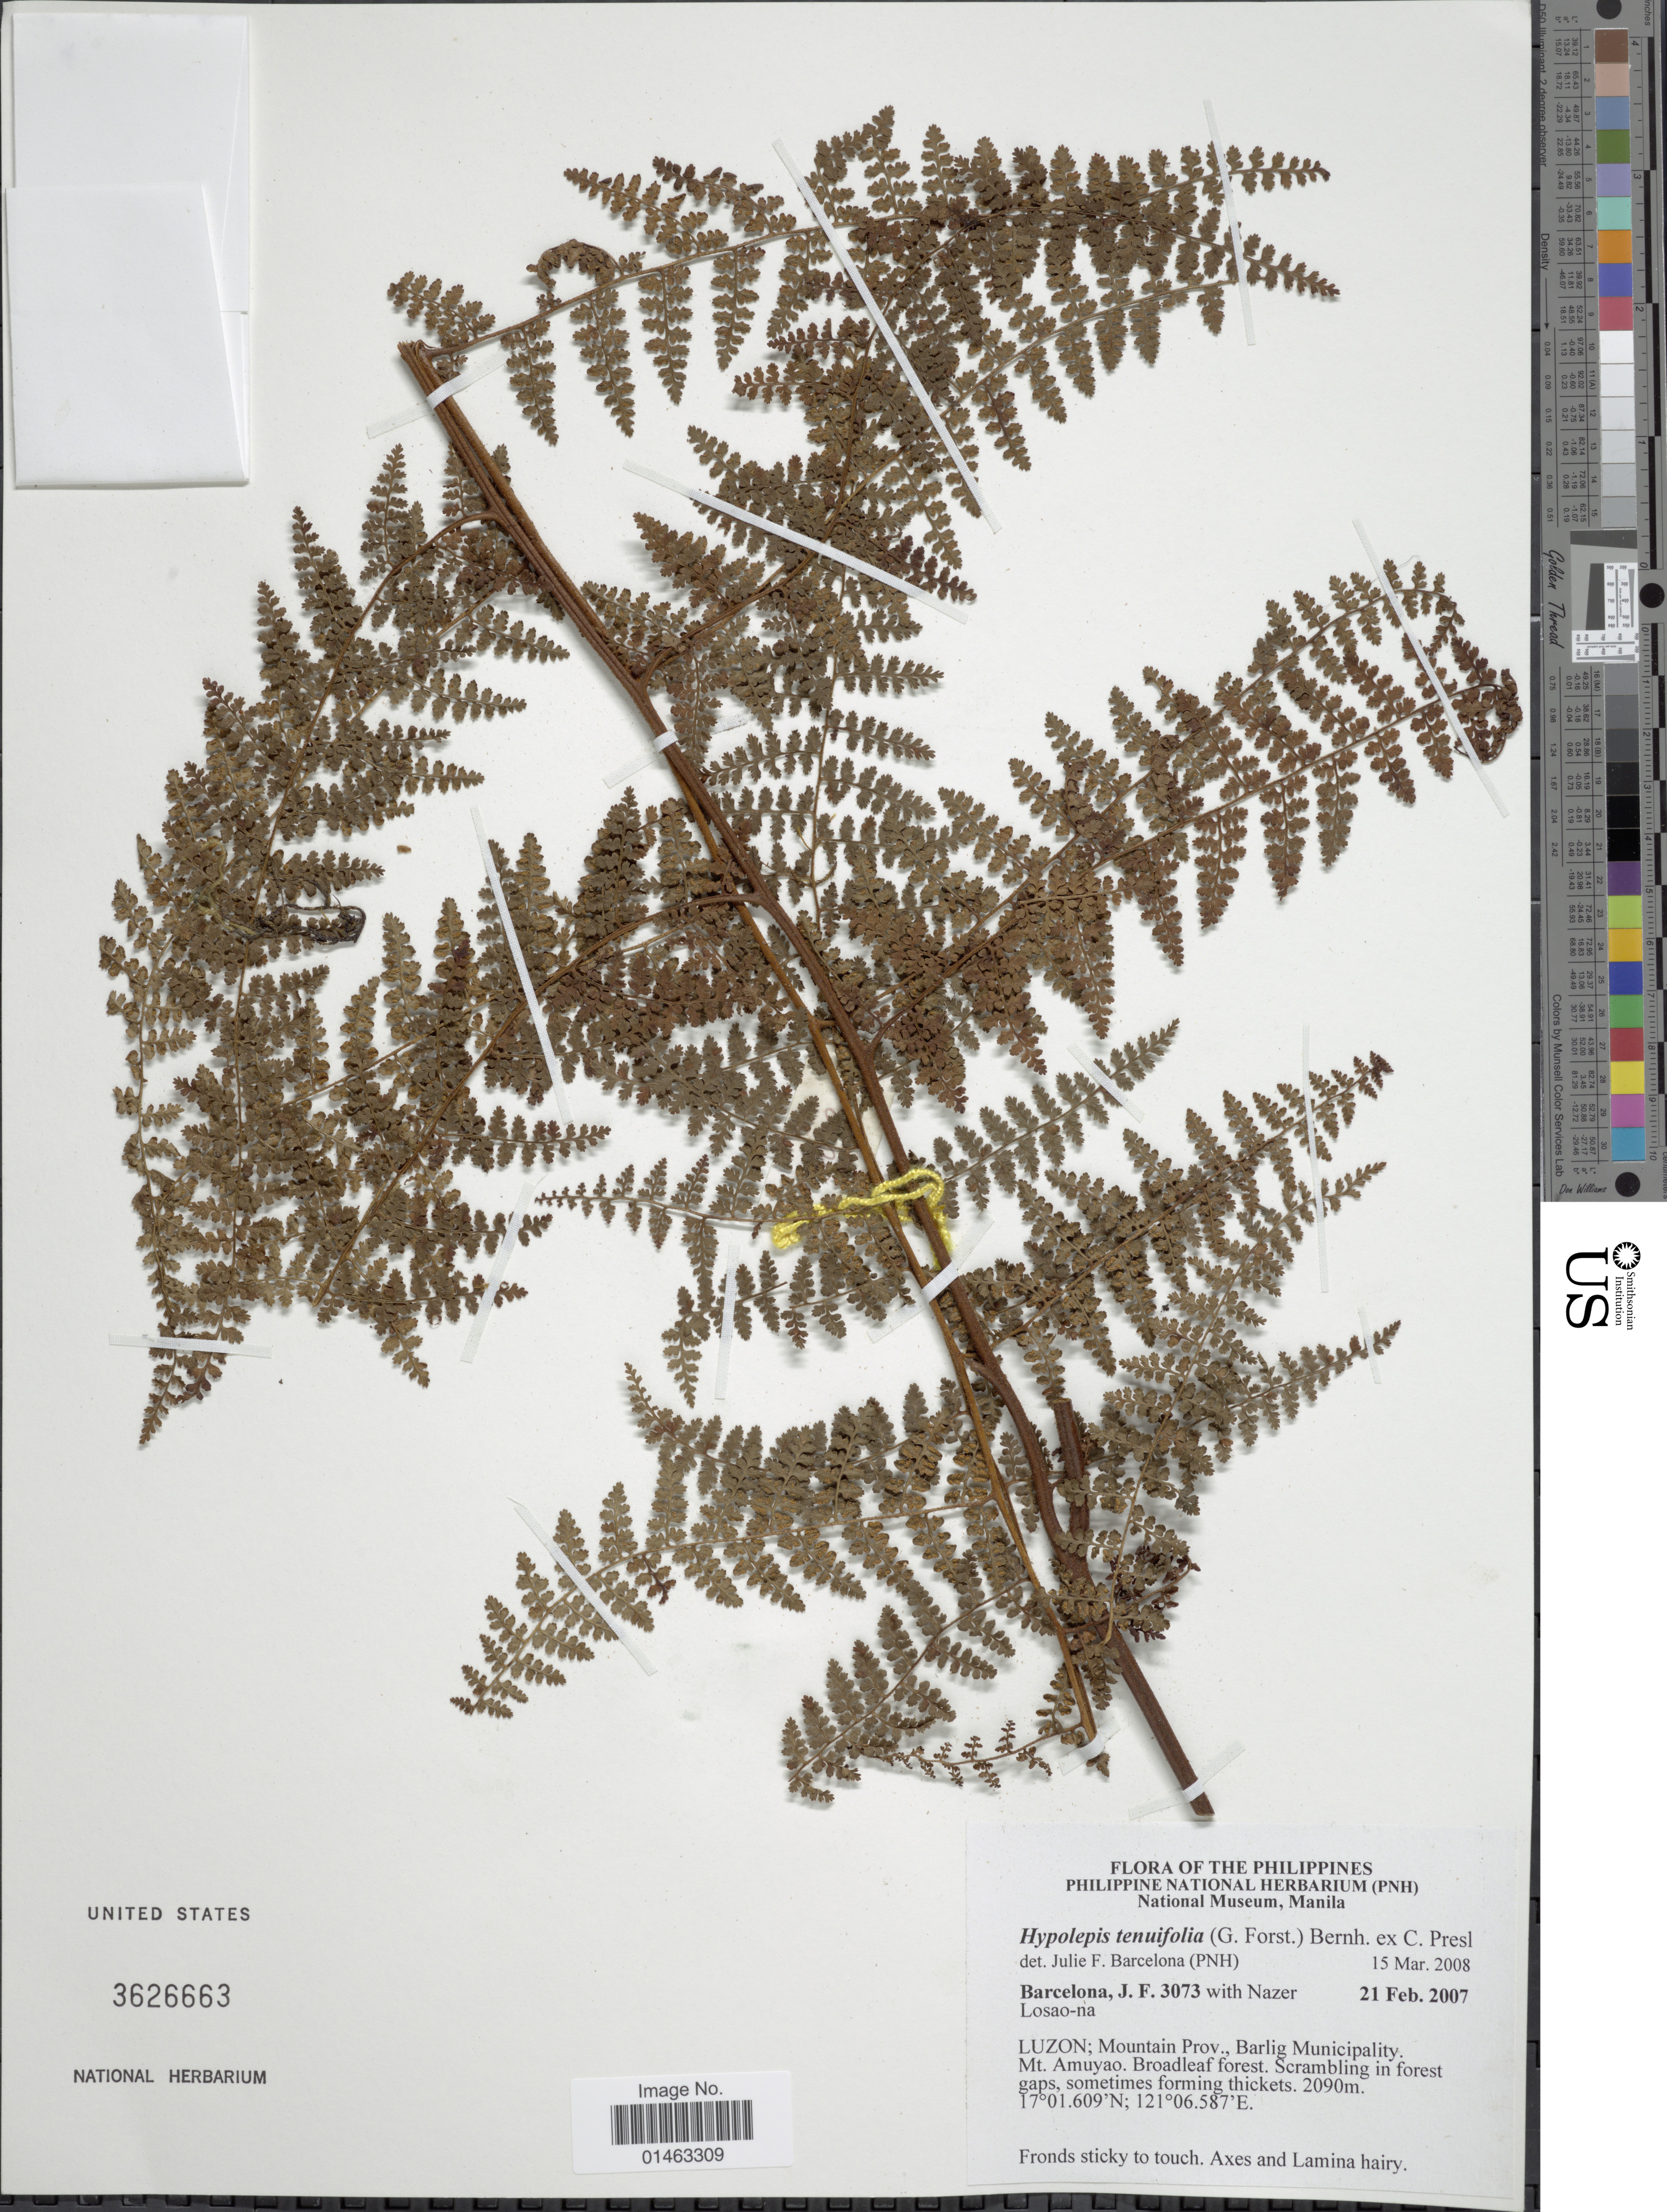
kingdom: Plantae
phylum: Tracheophyta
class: Polypodiopsida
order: Polypodiales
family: Dennstaedtiaceae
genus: Hypolepis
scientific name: Hypolepis tenuifolia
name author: (G. Forst.) Bernh.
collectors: J. F. Barcelona & N. Losao-na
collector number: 3073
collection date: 2007-02-21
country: Philippines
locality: Luzon; Mountain Prov., Barlig Municipality. Mt. Amuyao.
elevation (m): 2090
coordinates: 17 01.609 N, 121 06.587 E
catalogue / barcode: US 3626663